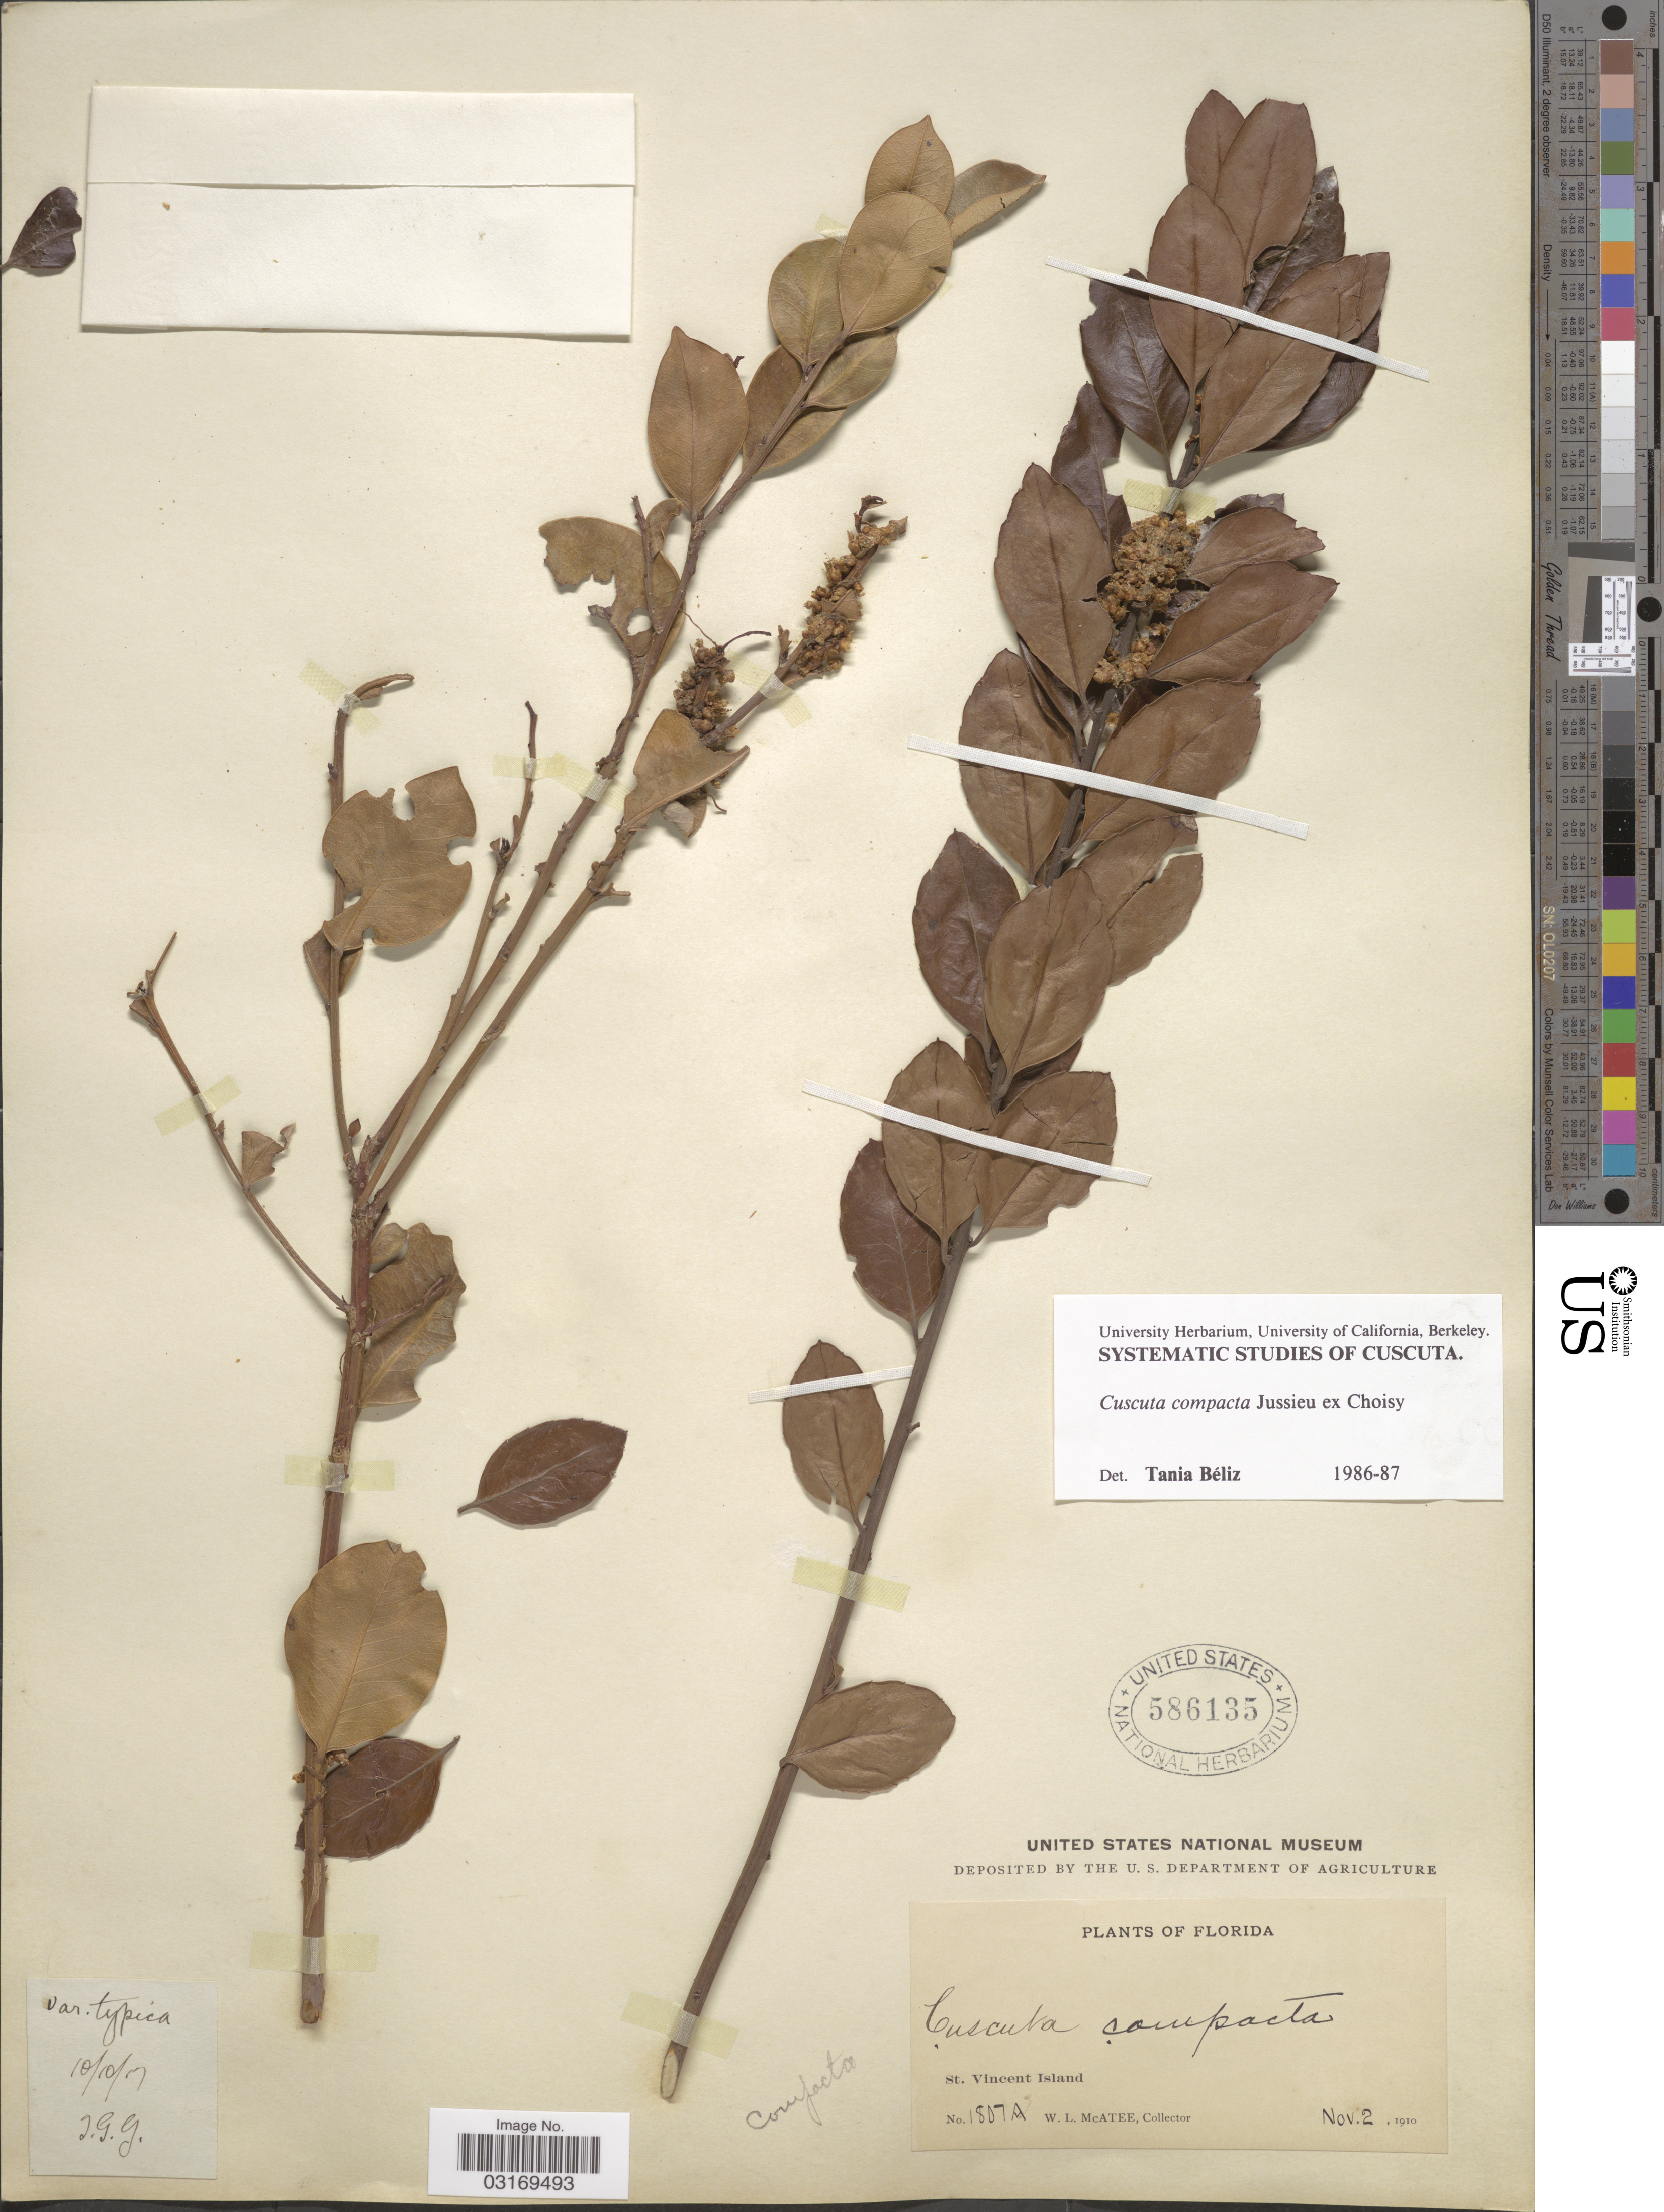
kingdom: Plantae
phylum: Tracheophyta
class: Magnoliopsida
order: Solanales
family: Convolvulaceae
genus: Cuscuta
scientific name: Cuscuta compacta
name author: Juss. ex Choisy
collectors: W. McAtee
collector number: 1807A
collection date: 1910-11-02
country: United States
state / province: Florida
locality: St. Vincent Island.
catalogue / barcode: US 586135